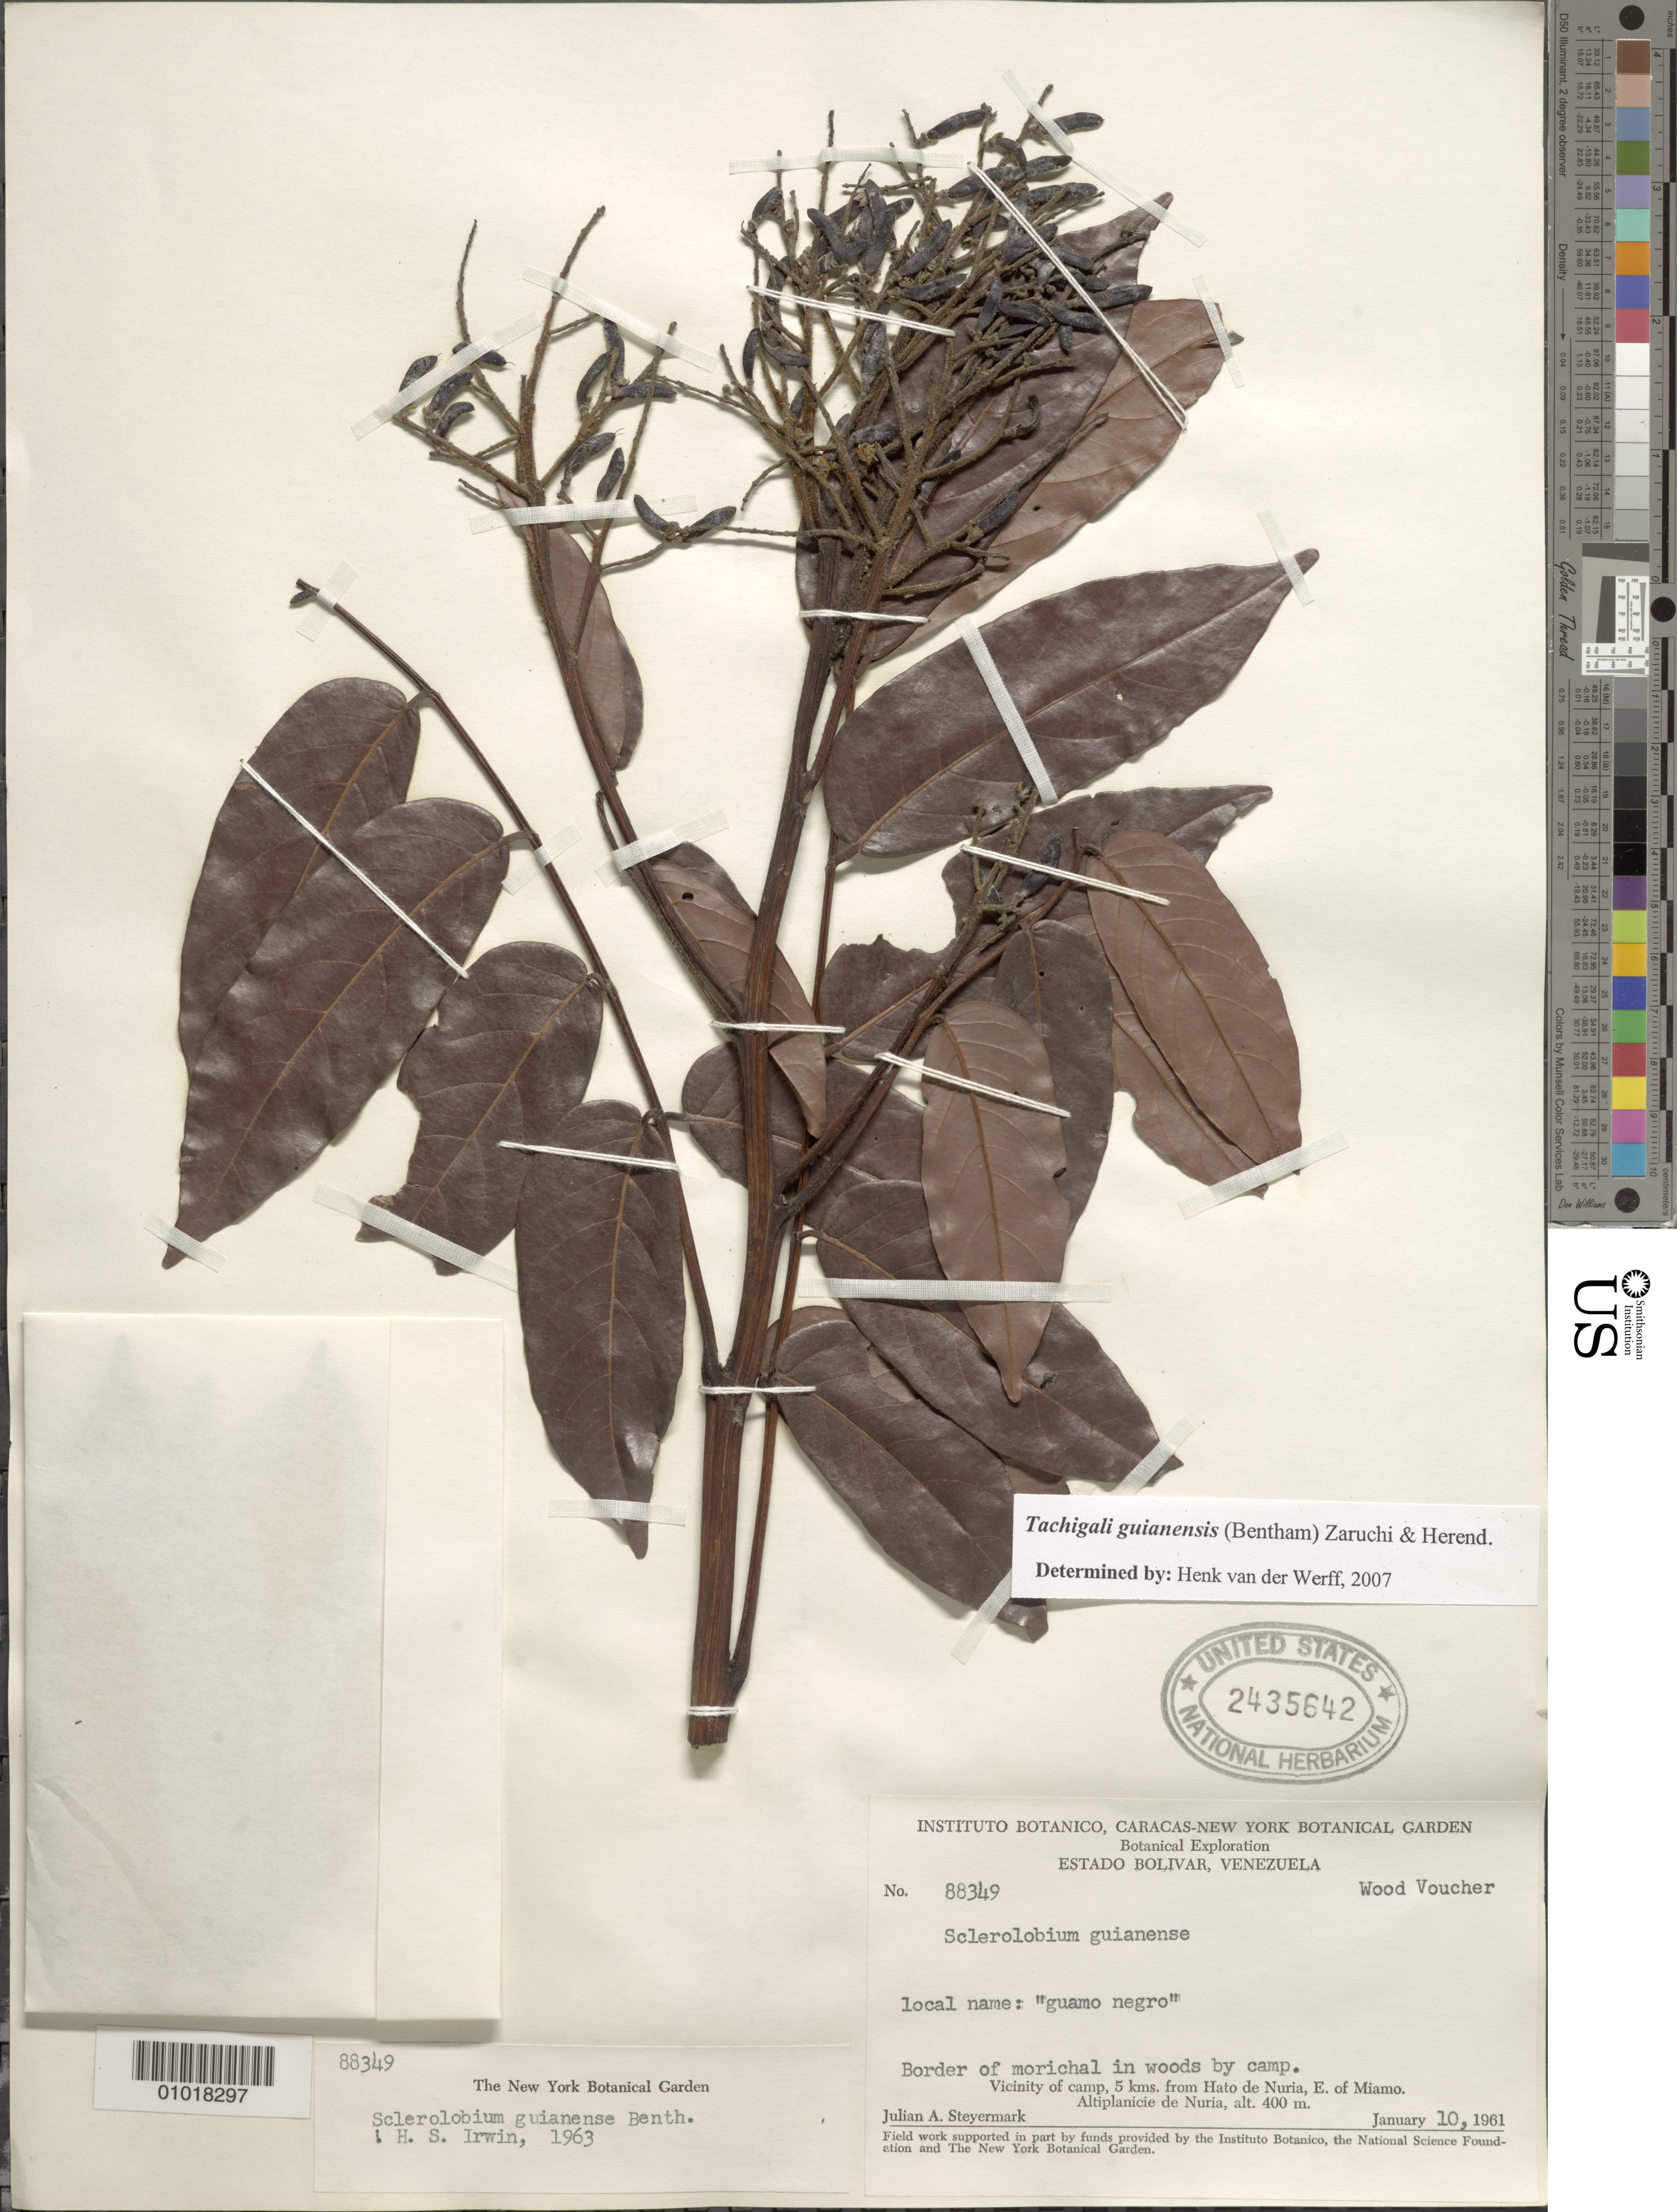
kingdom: Plantae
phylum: Tracheophyta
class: Magnoliopsida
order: Fabales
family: Fabaceae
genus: Tachigali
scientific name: Tachigali guianensis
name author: (Benth.) Zarucchi & Herend.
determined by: van der Werff, H., (MO), Missouri Botanical Garden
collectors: J. Steyermark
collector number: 88349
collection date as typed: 10-Jan-61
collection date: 1961-01-10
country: Venezuela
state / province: Bolívar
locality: Hato de Nuria, 5 km from; E of Miamo, Altiplanicie de Nuria, vic of camp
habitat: Border of morichal in woods by camp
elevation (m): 400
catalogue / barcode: US 2435642